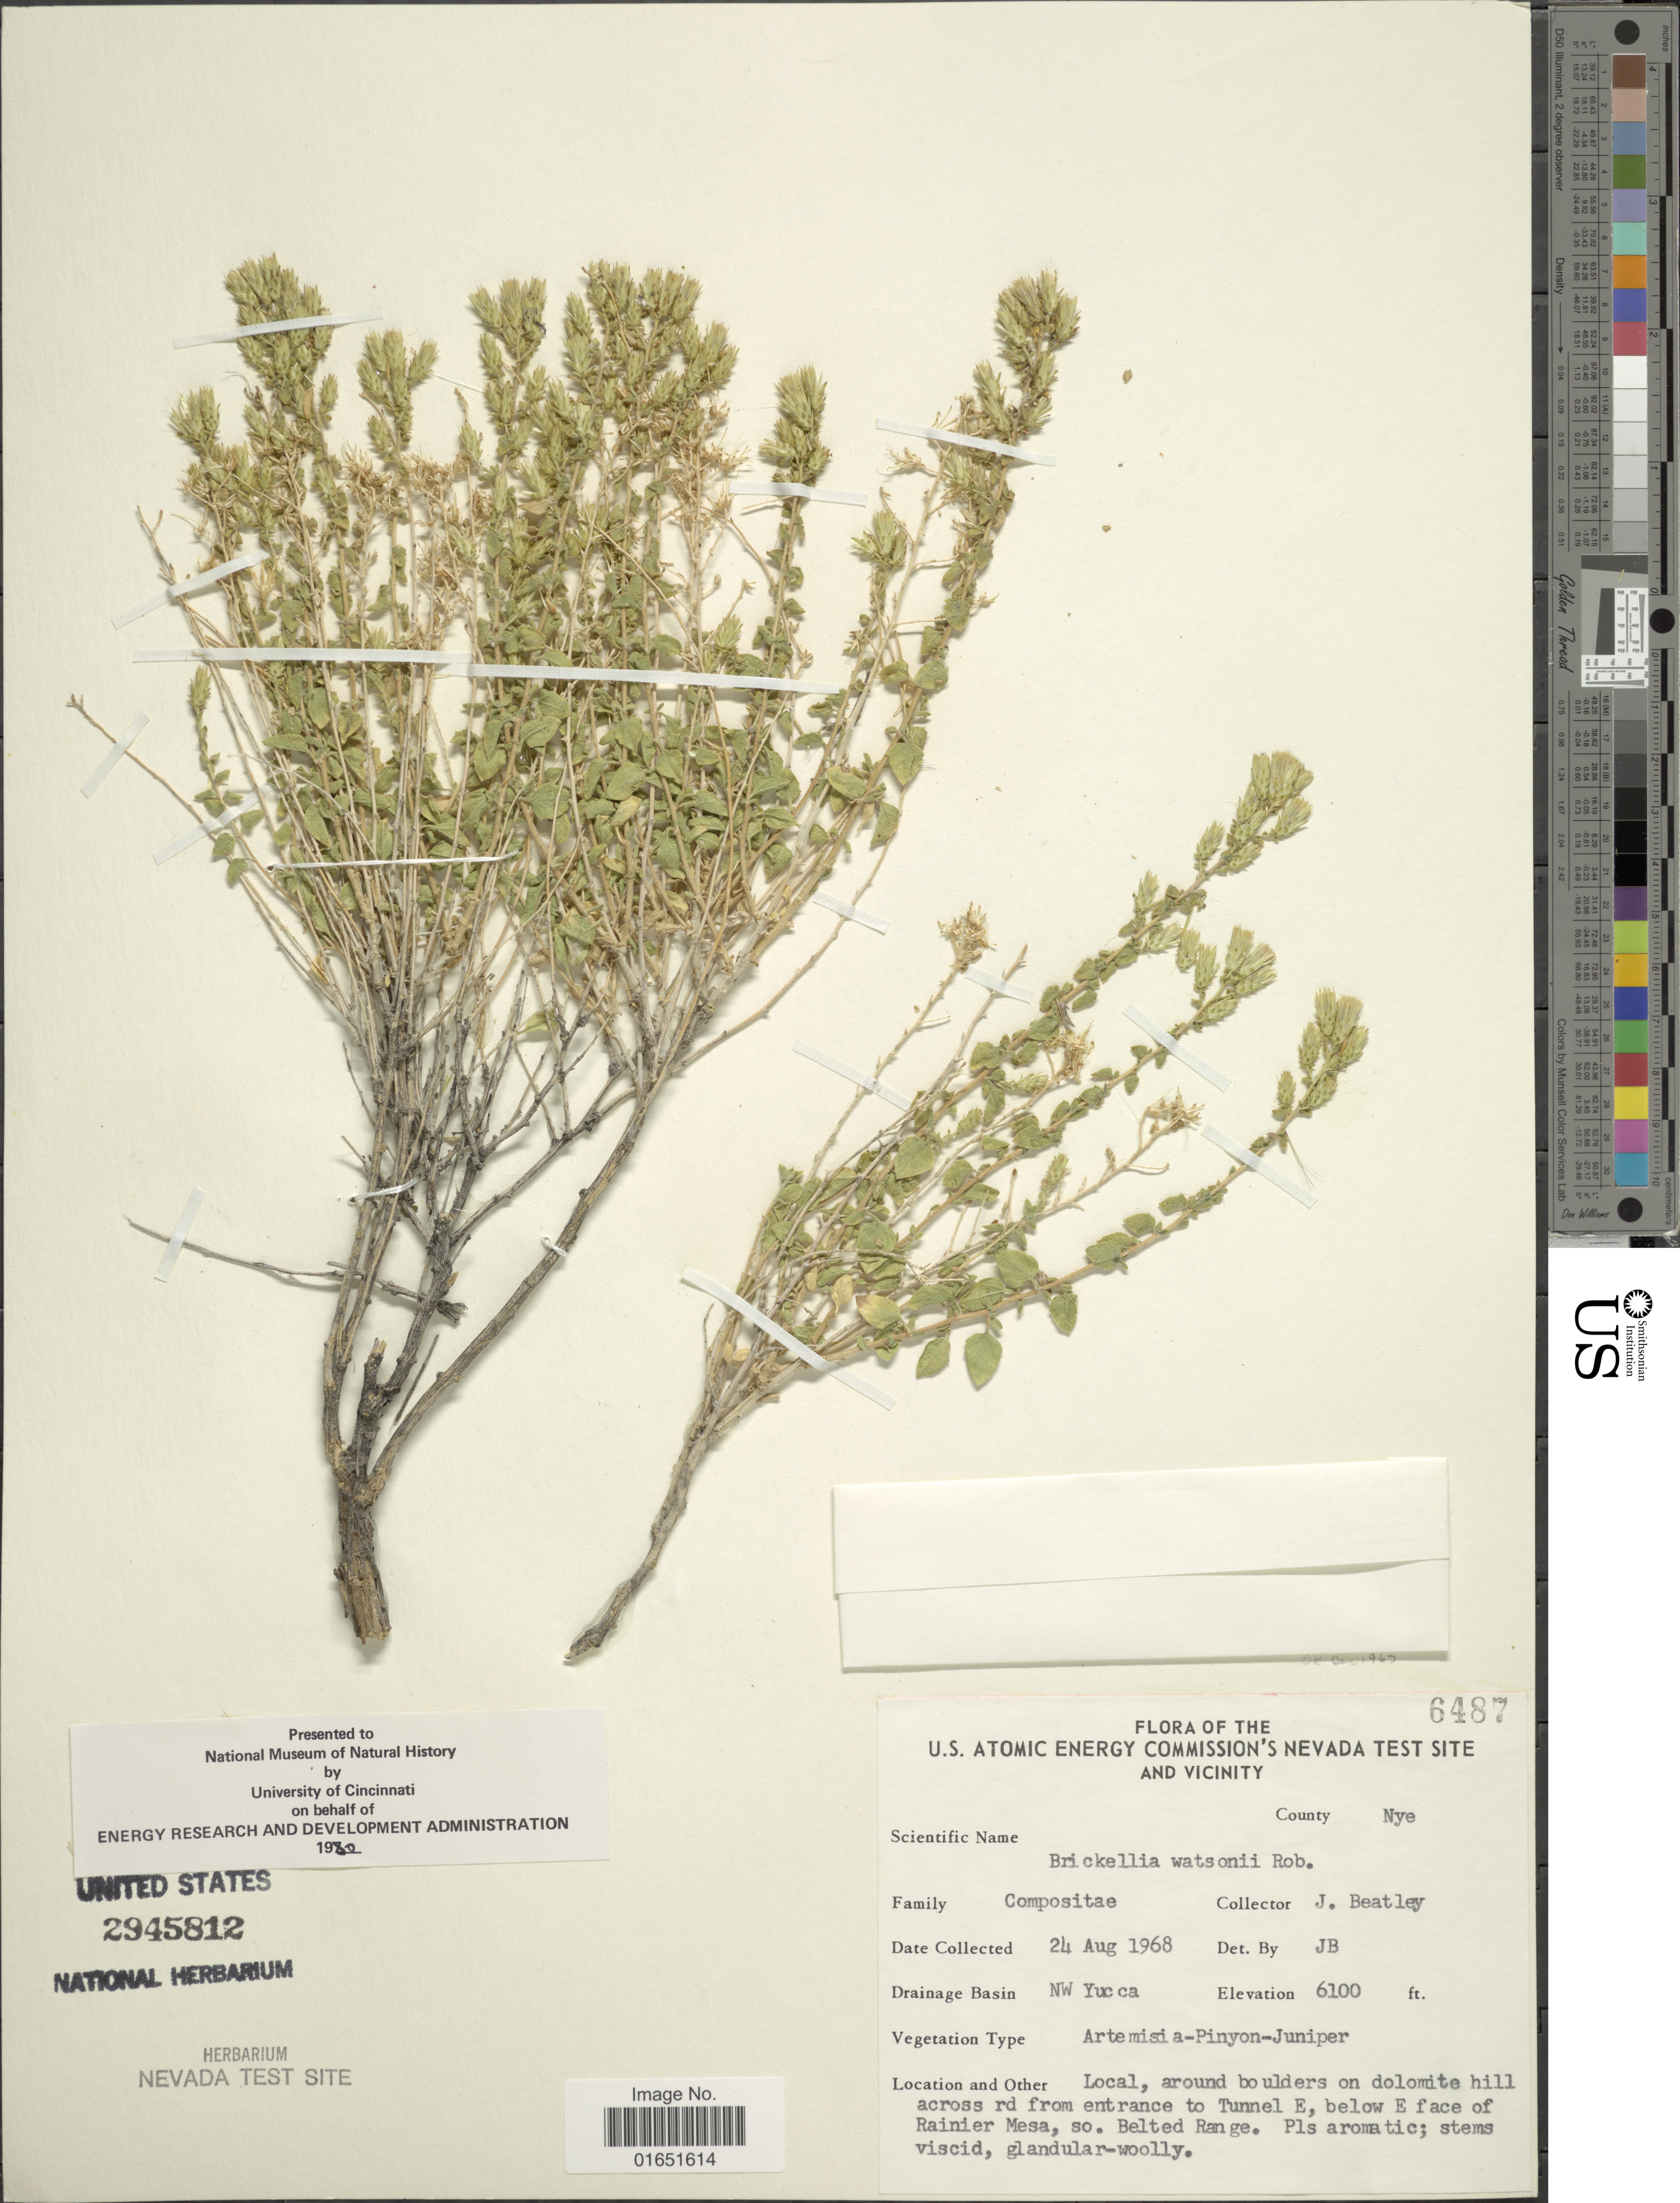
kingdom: Plantae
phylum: Tracheophyta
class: Magnoliopsida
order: Asterales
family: Asteraceae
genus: Brickellia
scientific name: Brickellia watsonii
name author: B.L. Rob.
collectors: J. C. Beatley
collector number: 6487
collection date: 1968-08-24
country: United States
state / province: Nevada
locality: U.S. Atomic Energy Commison's Nevada Test Site and Vicinity, County Nye, Drainage Basin NW Yucca, Local, around boulders on dolomite hill across rd from entrance to Tunnel E, below E face of Rainier Mesa, so. Belted Range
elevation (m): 1859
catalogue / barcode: US 2945812